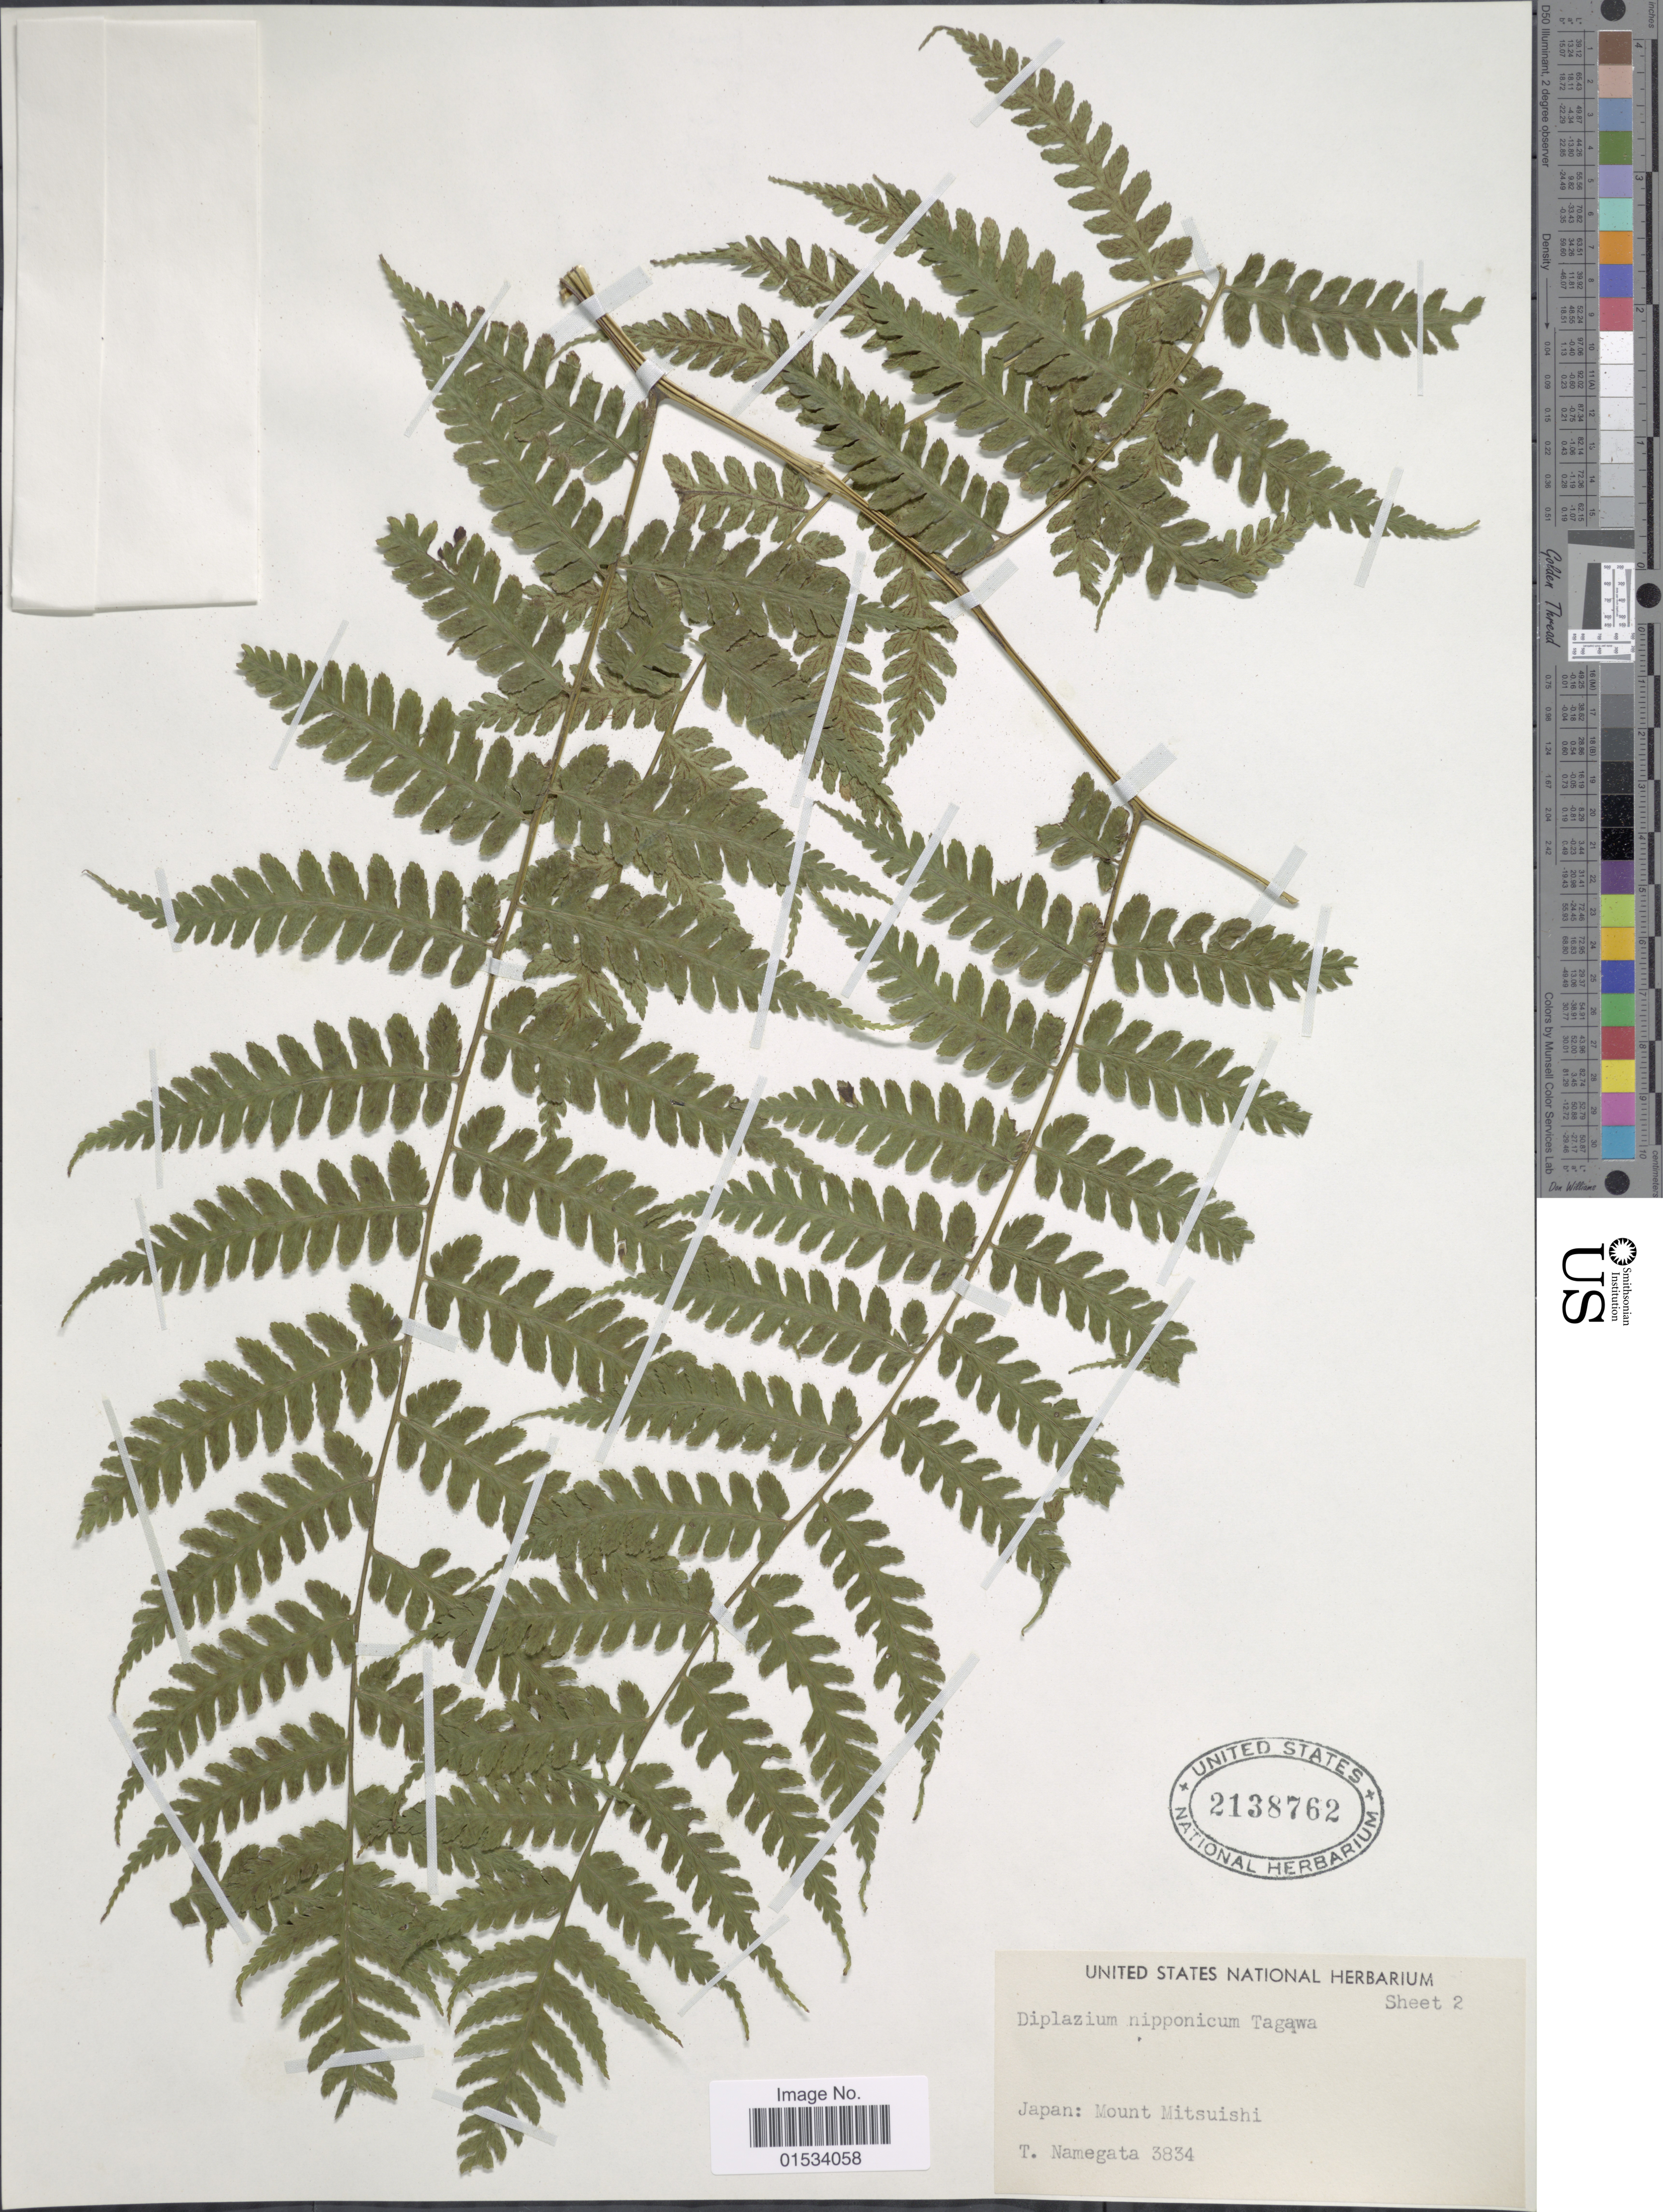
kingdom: Plantae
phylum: Tracheophyta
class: Polypodiopsida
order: Polypodiales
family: Athyriaceae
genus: Diplazium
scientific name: Diplazium nipponicolum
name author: (Ohwi)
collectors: T. Namegata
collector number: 3834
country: Japan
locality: Mount Mitsuishi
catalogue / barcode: US 2138762